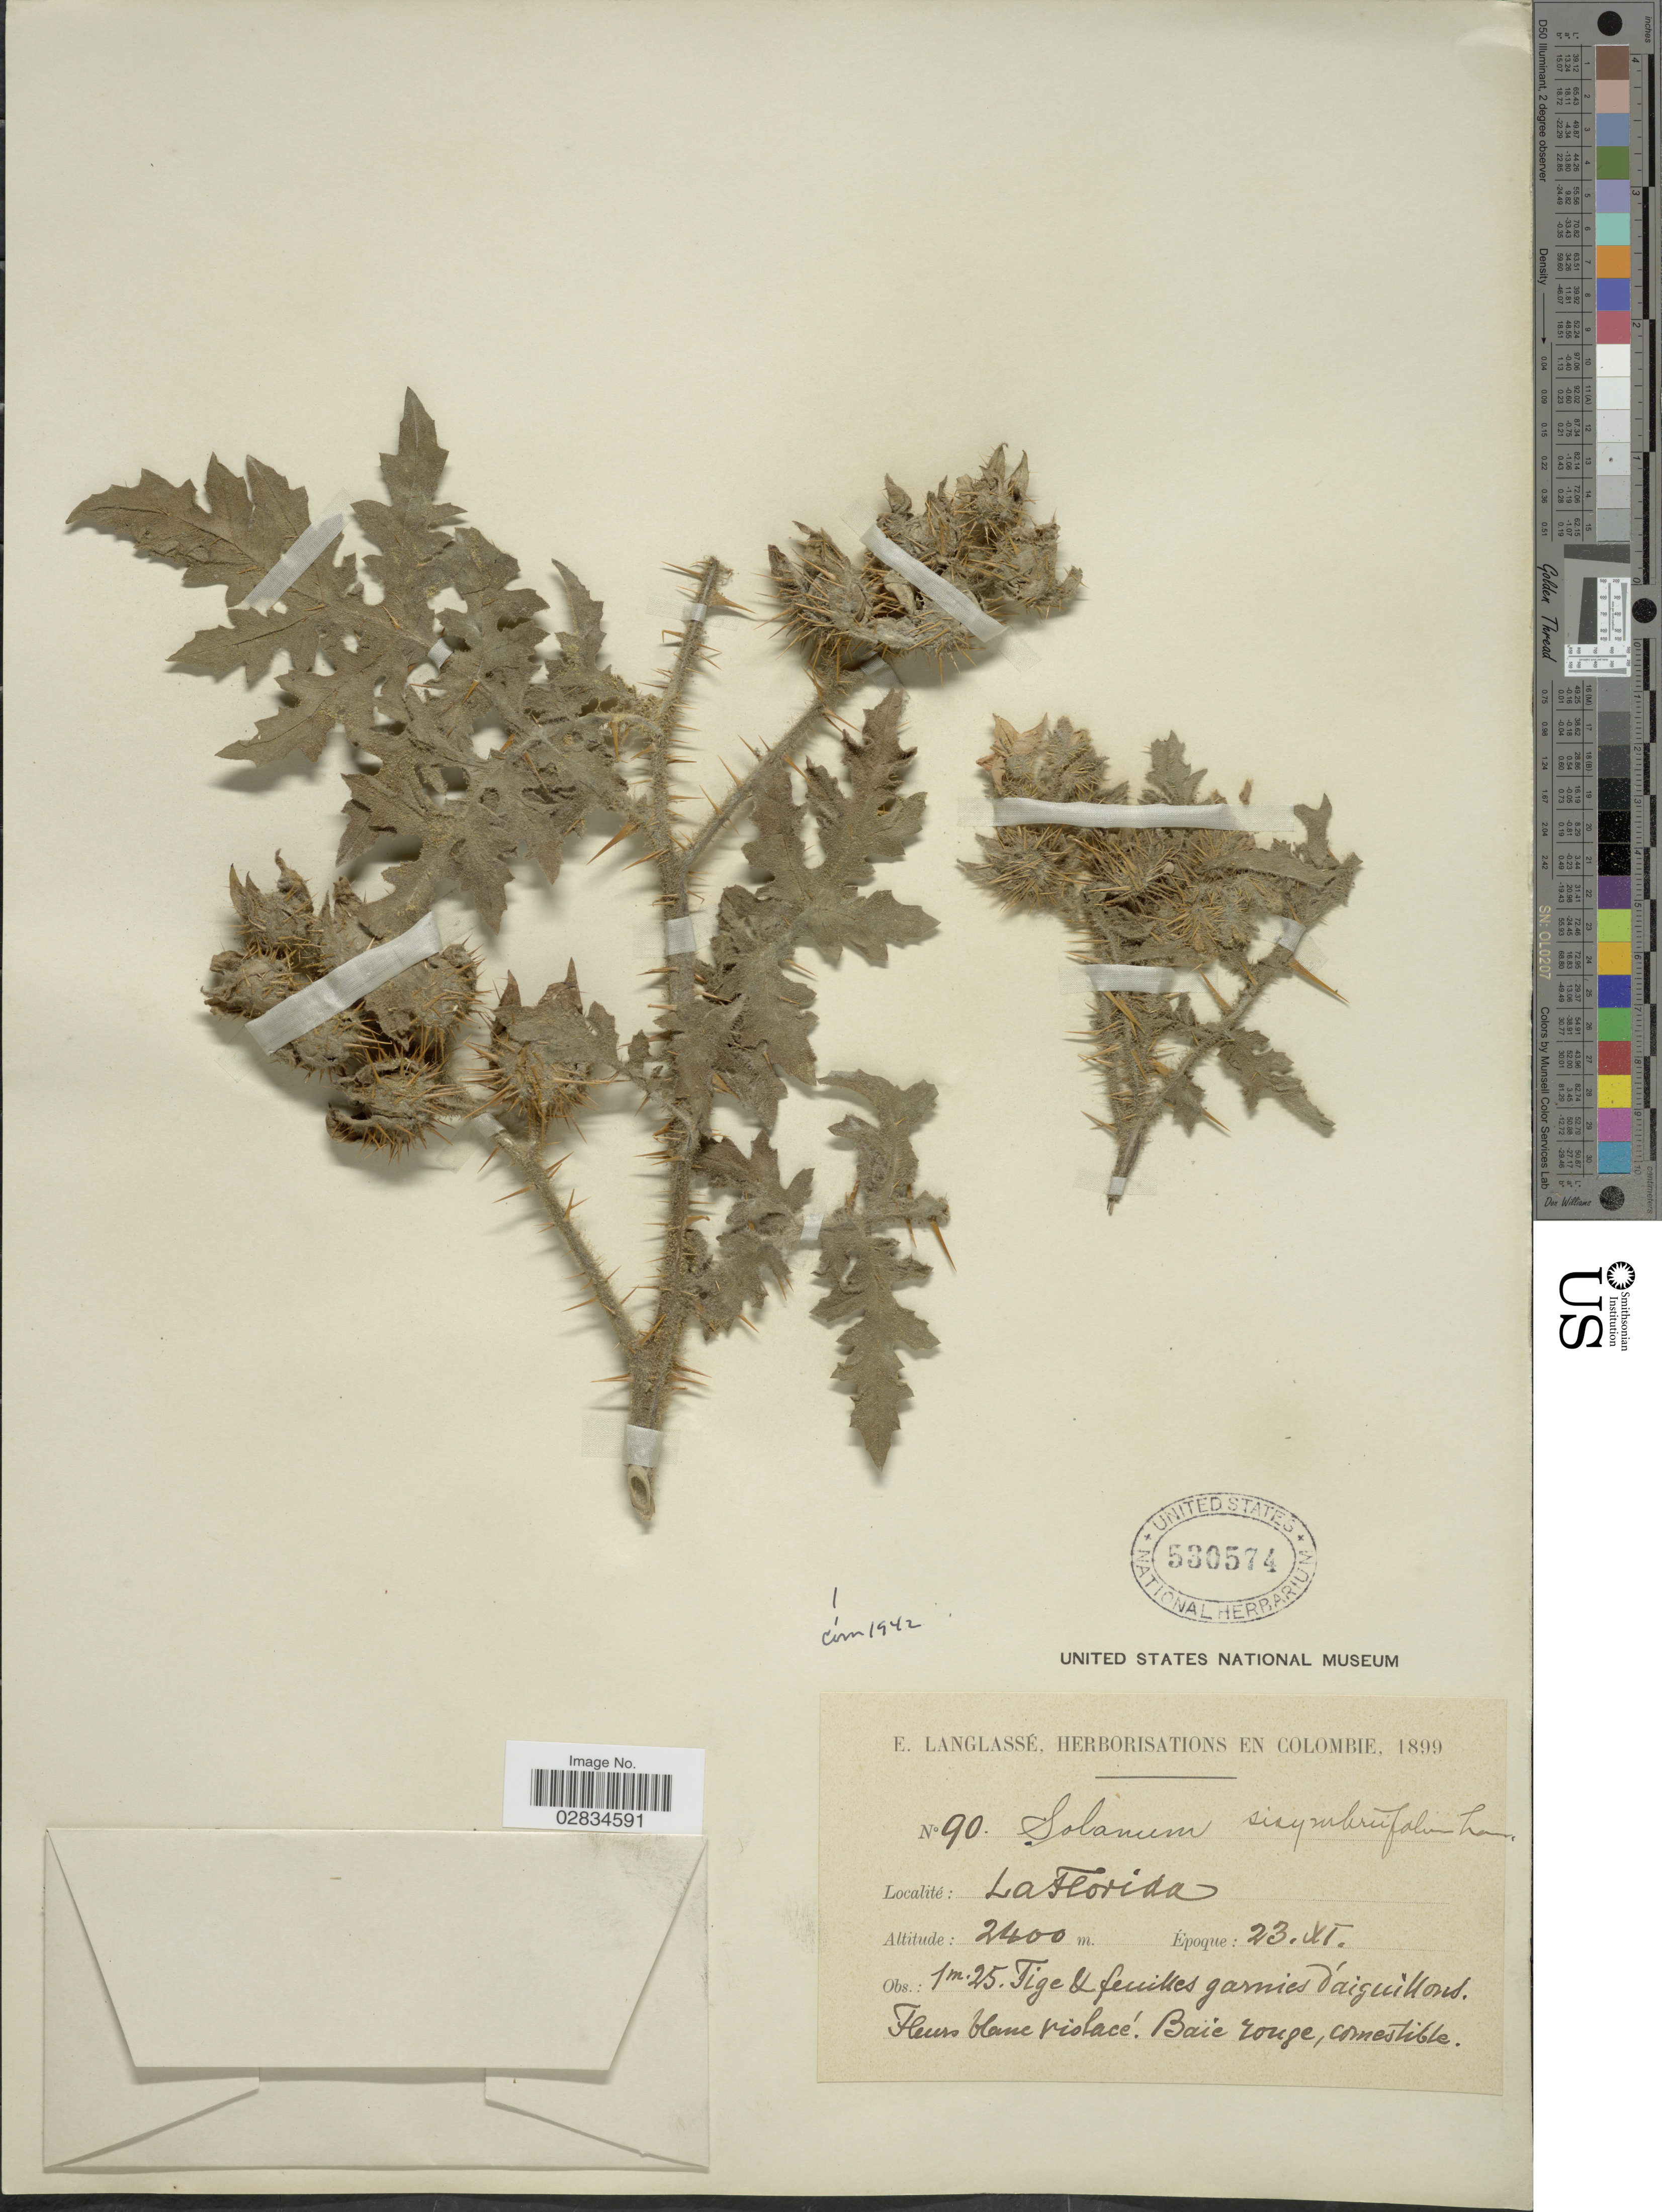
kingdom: Plantae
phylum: Tracheophyta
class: Magnoliopsida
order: Solanales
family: Solanaceae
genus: Solanum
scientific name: Solanum sisymbriifolium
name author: Lam.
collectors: E. Langlassé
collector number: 90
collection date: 1899-11-23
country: Colombia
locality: La Florida.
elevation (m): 2400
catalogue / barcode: US 530574